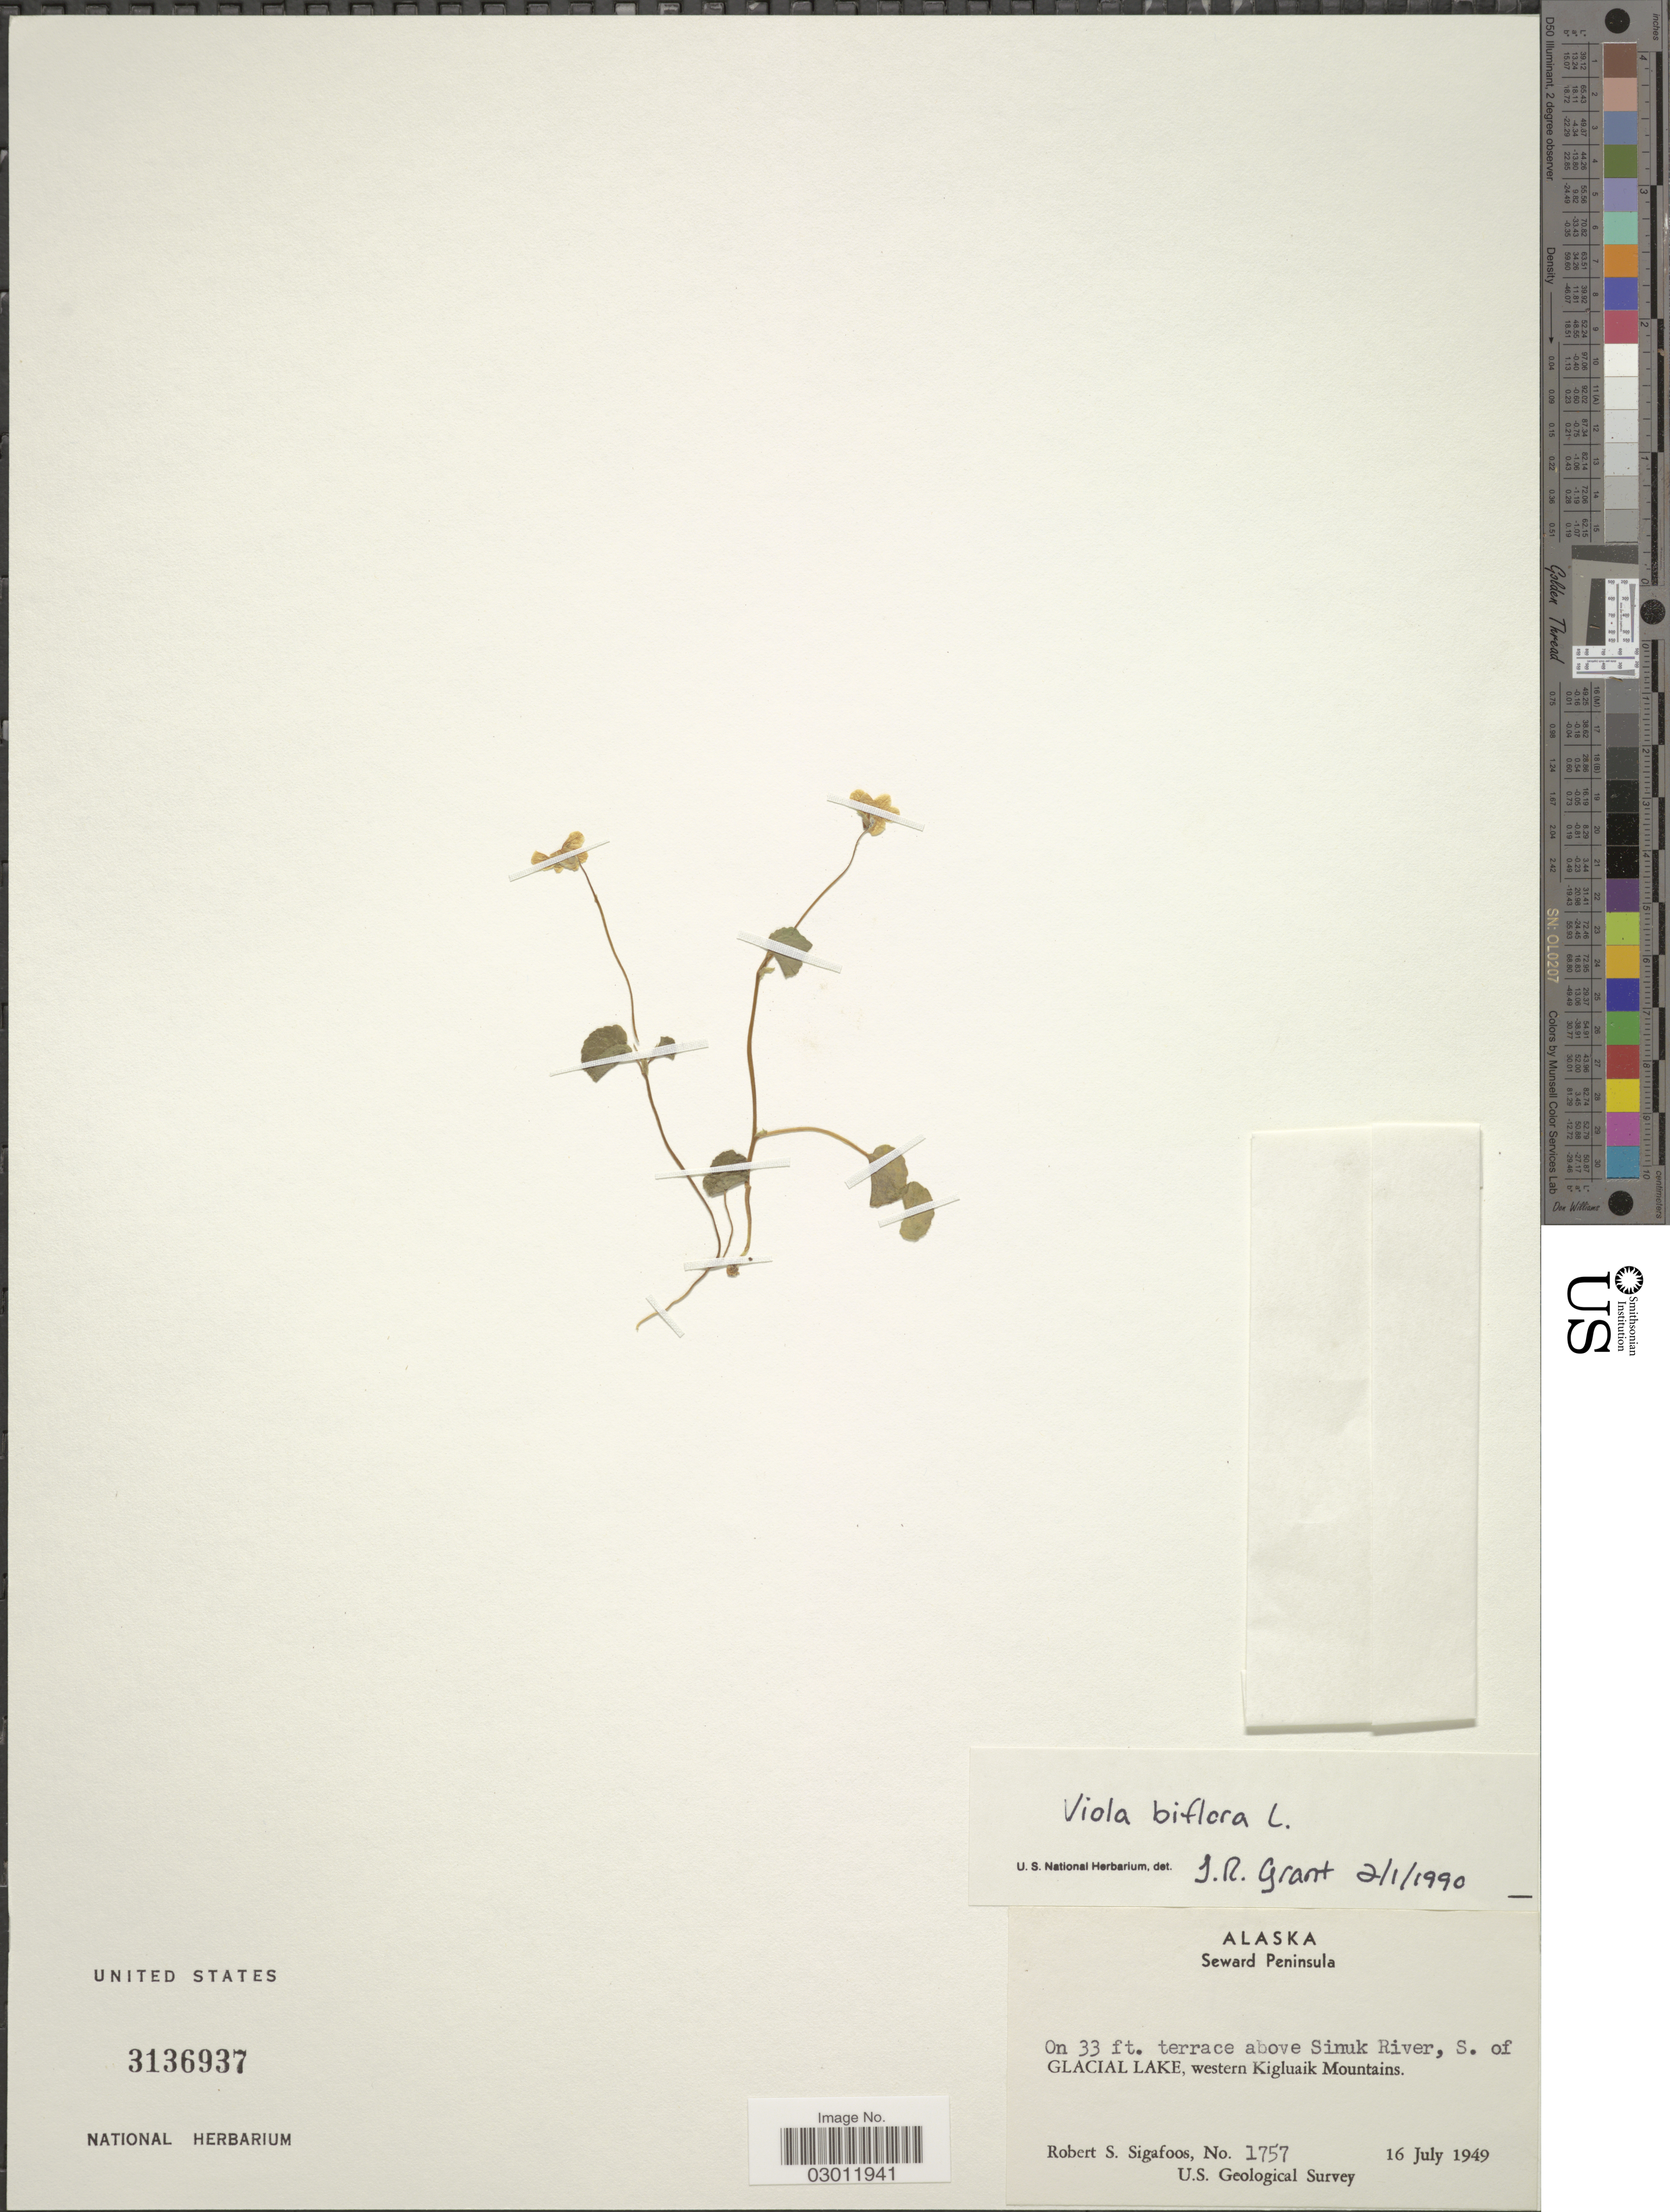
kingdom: Plantae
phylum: Tracheophyta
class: Magnoliopsida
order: Malpighiales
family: Violaceae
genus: Viola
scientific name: Viola biflora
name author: L.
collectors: R. Sigafoos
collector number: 1757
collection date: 1949-07-16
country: United States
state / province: Alaska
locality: Seward Peninsula. On 33 ft. terrace above Sinuk River, S. of Glacial Lake, western Kigluaik Mountains.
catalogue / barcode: US 3136937